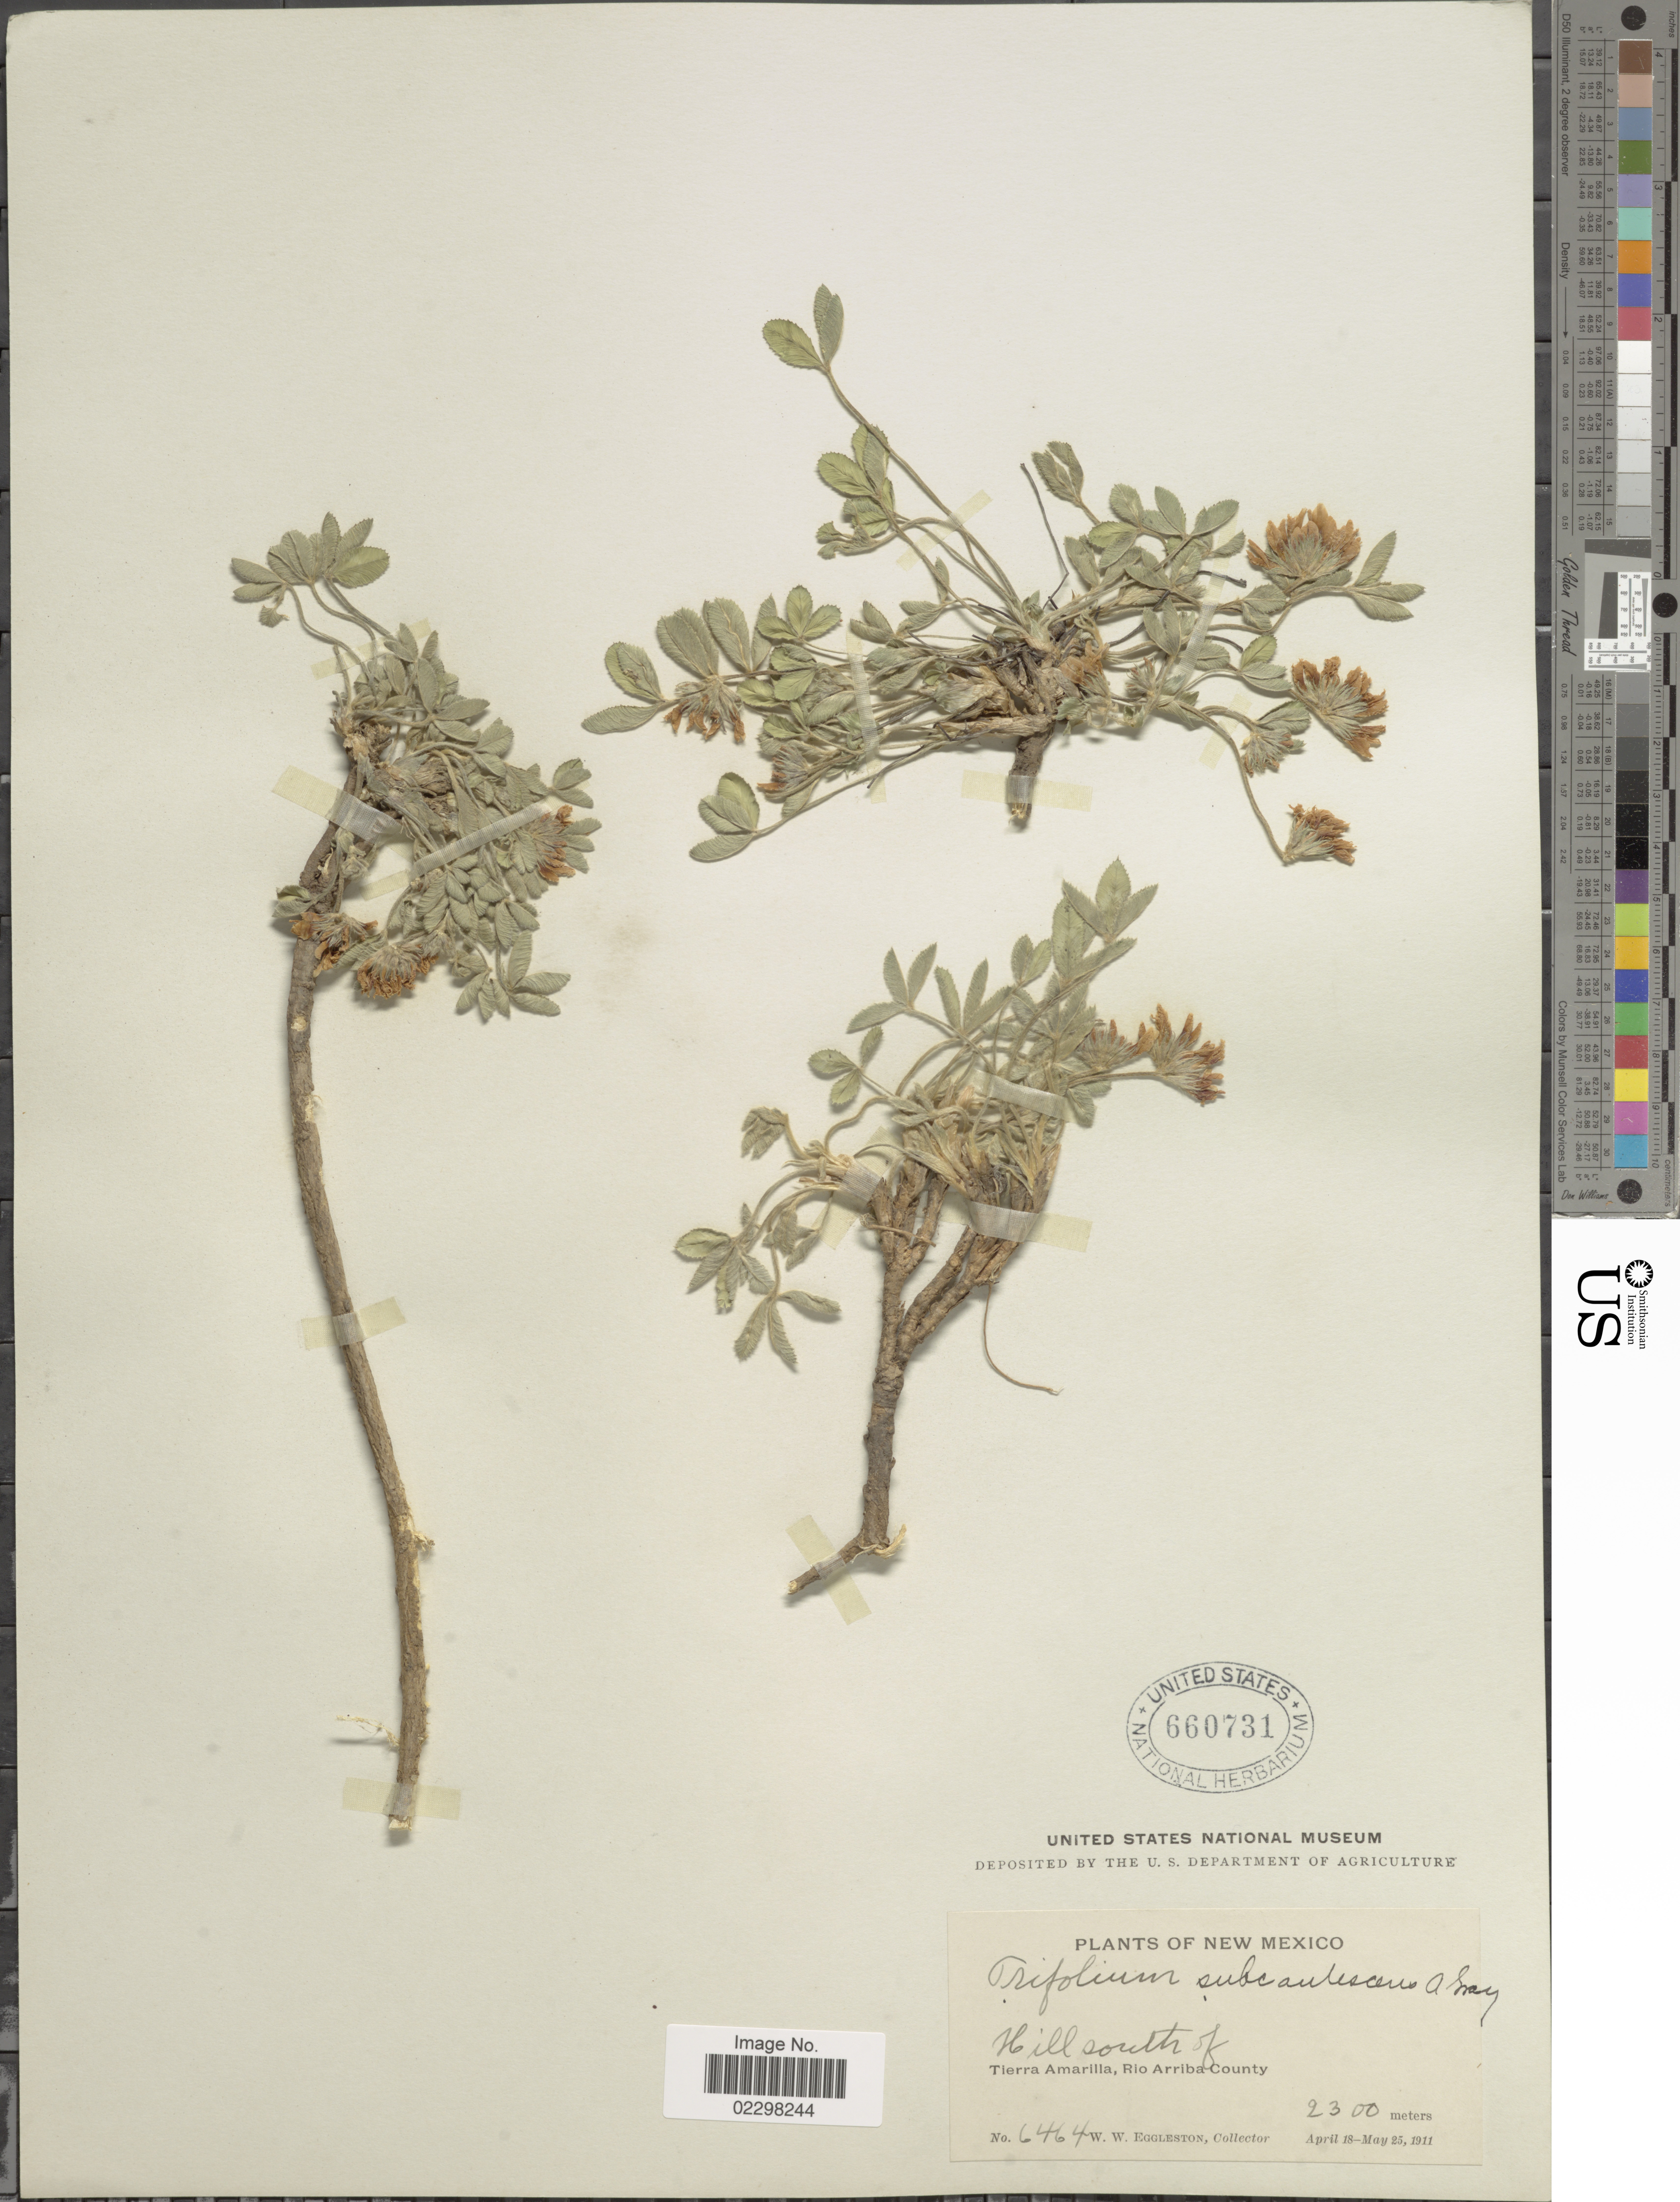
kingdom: Plantae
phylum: Tracheophyta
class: Magnoliopsida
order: Fabales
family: Fabaceae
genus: Trifolium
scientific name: Trifolium subcaulescens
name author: A. Gray in Ives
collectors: W. W. Eggleston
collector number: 6464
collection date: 1911-04-18/1911-05-25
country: United States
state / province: New Mexico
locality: Hill south of Tierra Amarilla, Rio Arriba County.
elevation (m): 2300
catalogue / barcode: US 660731